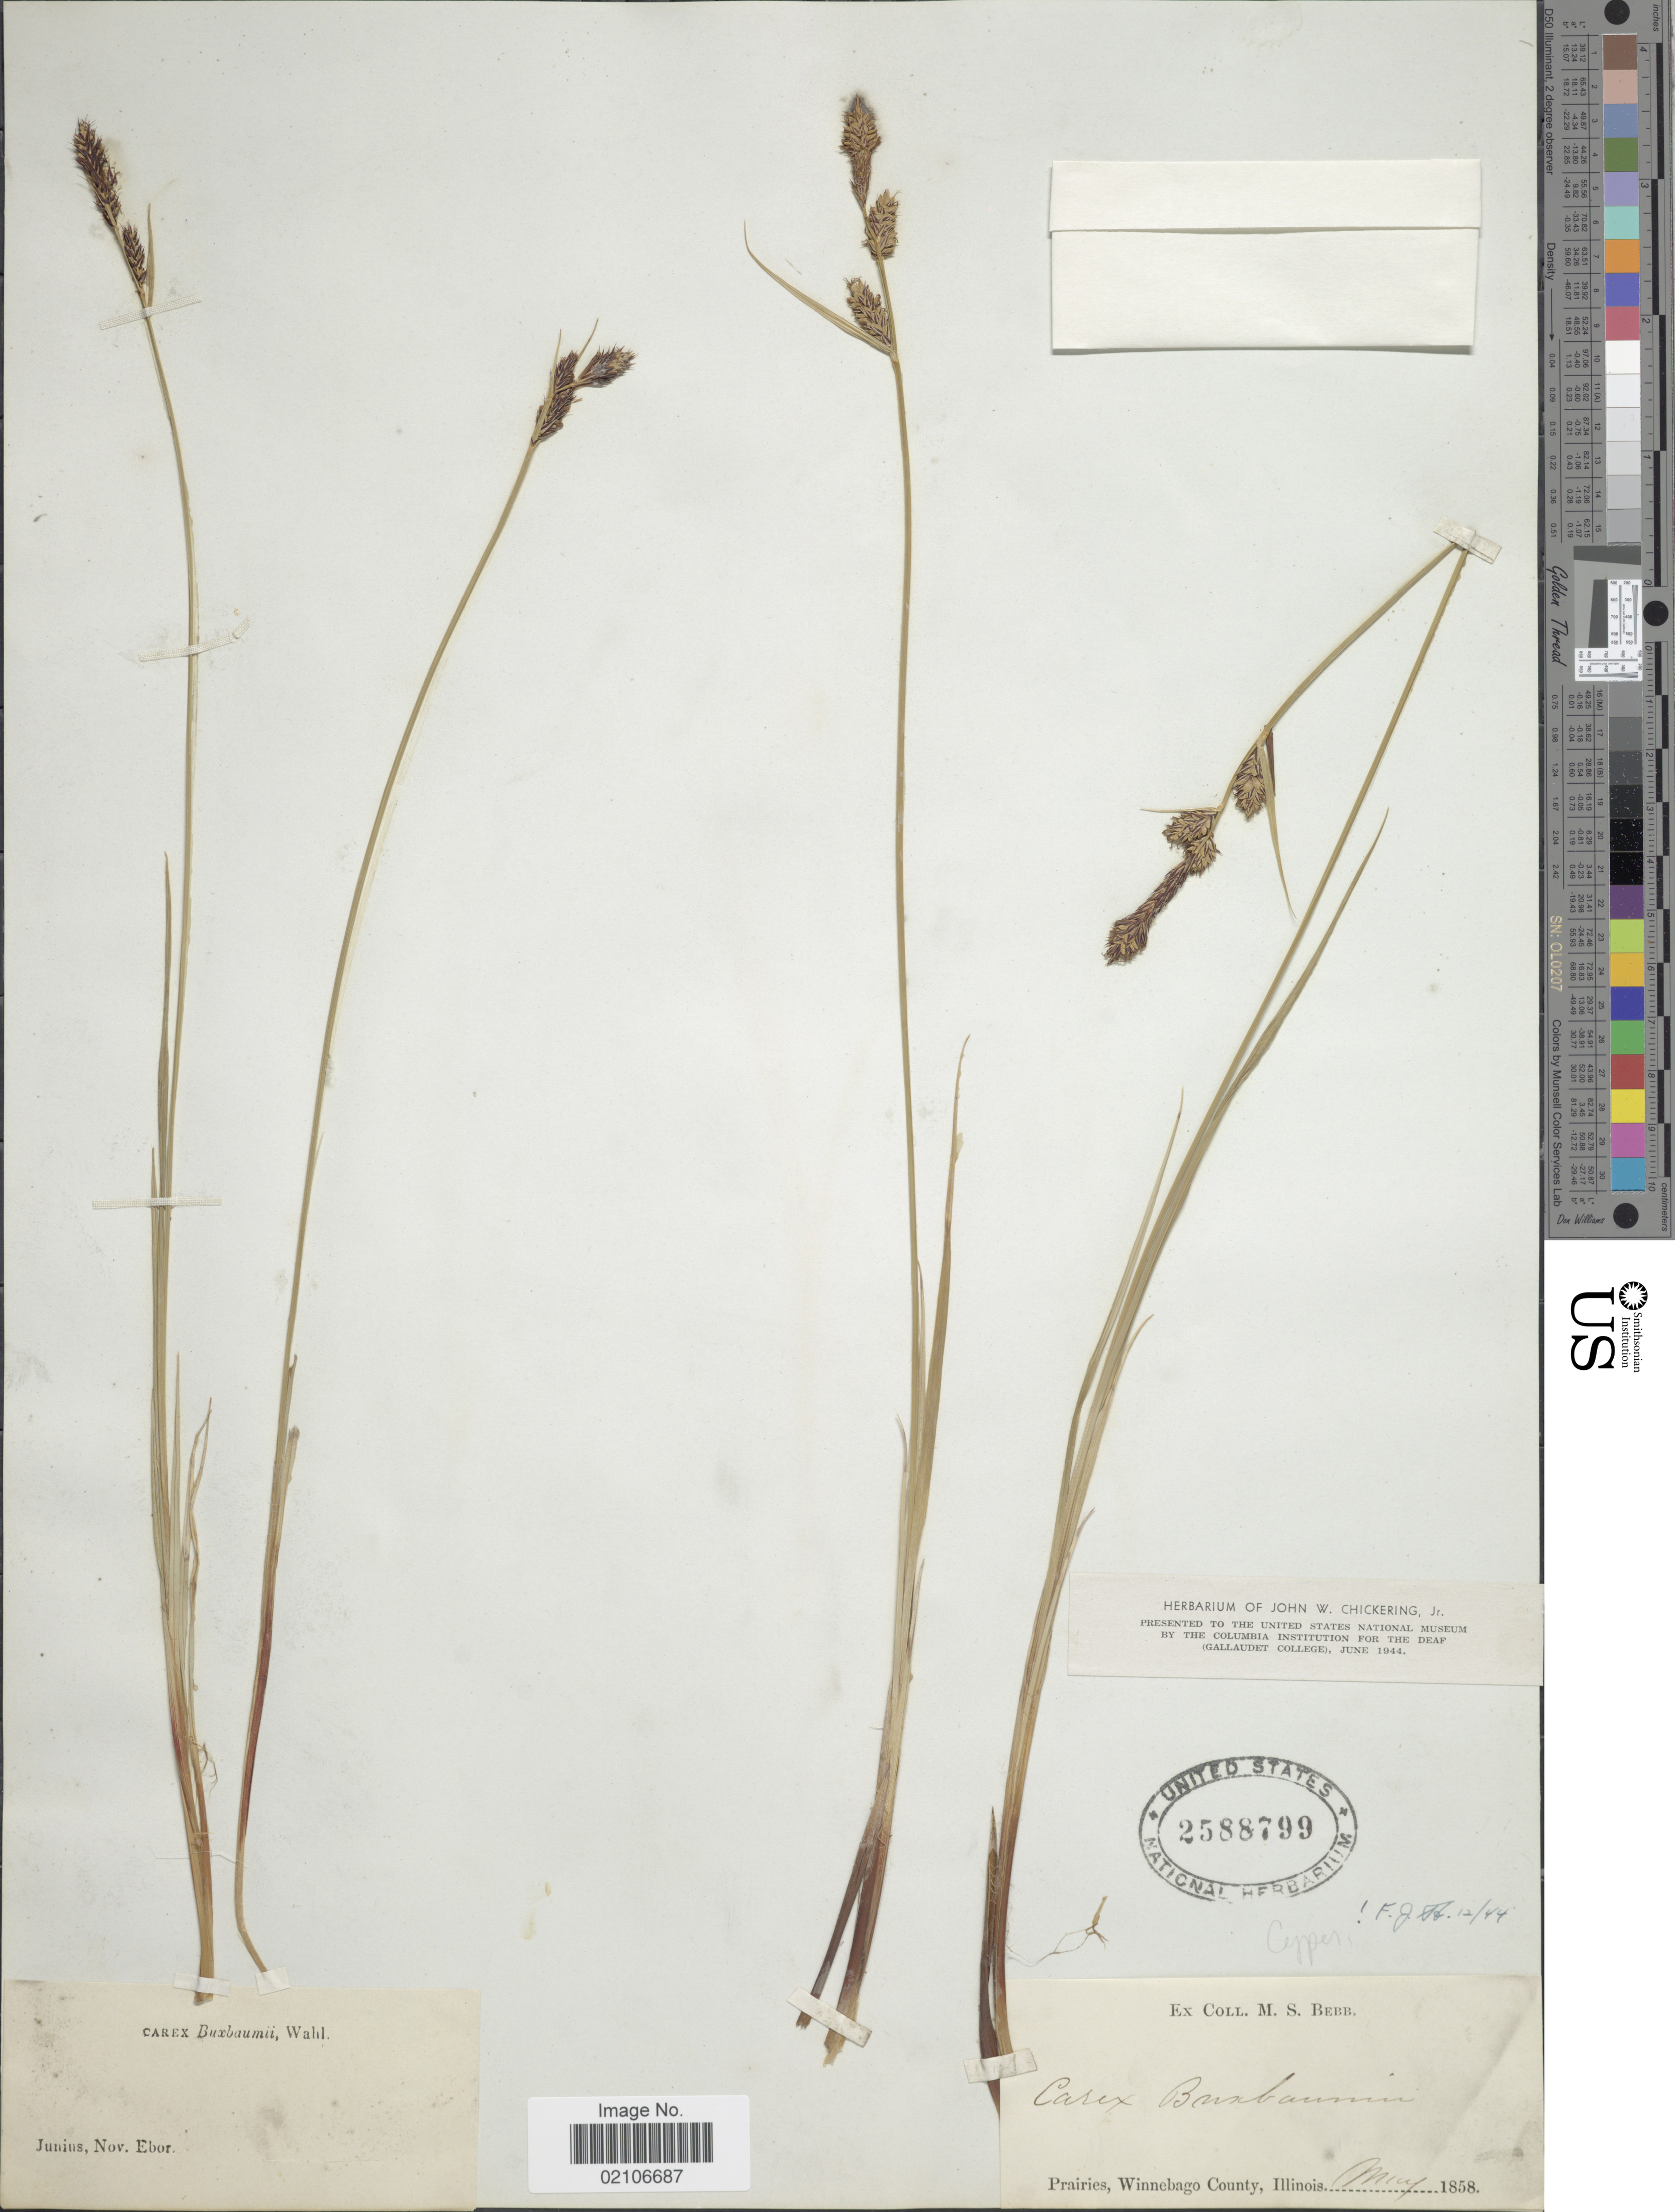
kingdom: Plantae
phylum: Tracheophyta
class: Liliopsida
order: Poales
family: Cyperaceae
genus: Carex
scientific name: Carex buxbaumii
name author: Wahlenb.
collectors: M. Bebb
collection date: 1858-05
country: United States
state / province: Illinois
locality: Prairies, Winnebago County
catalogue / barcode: US 2588799